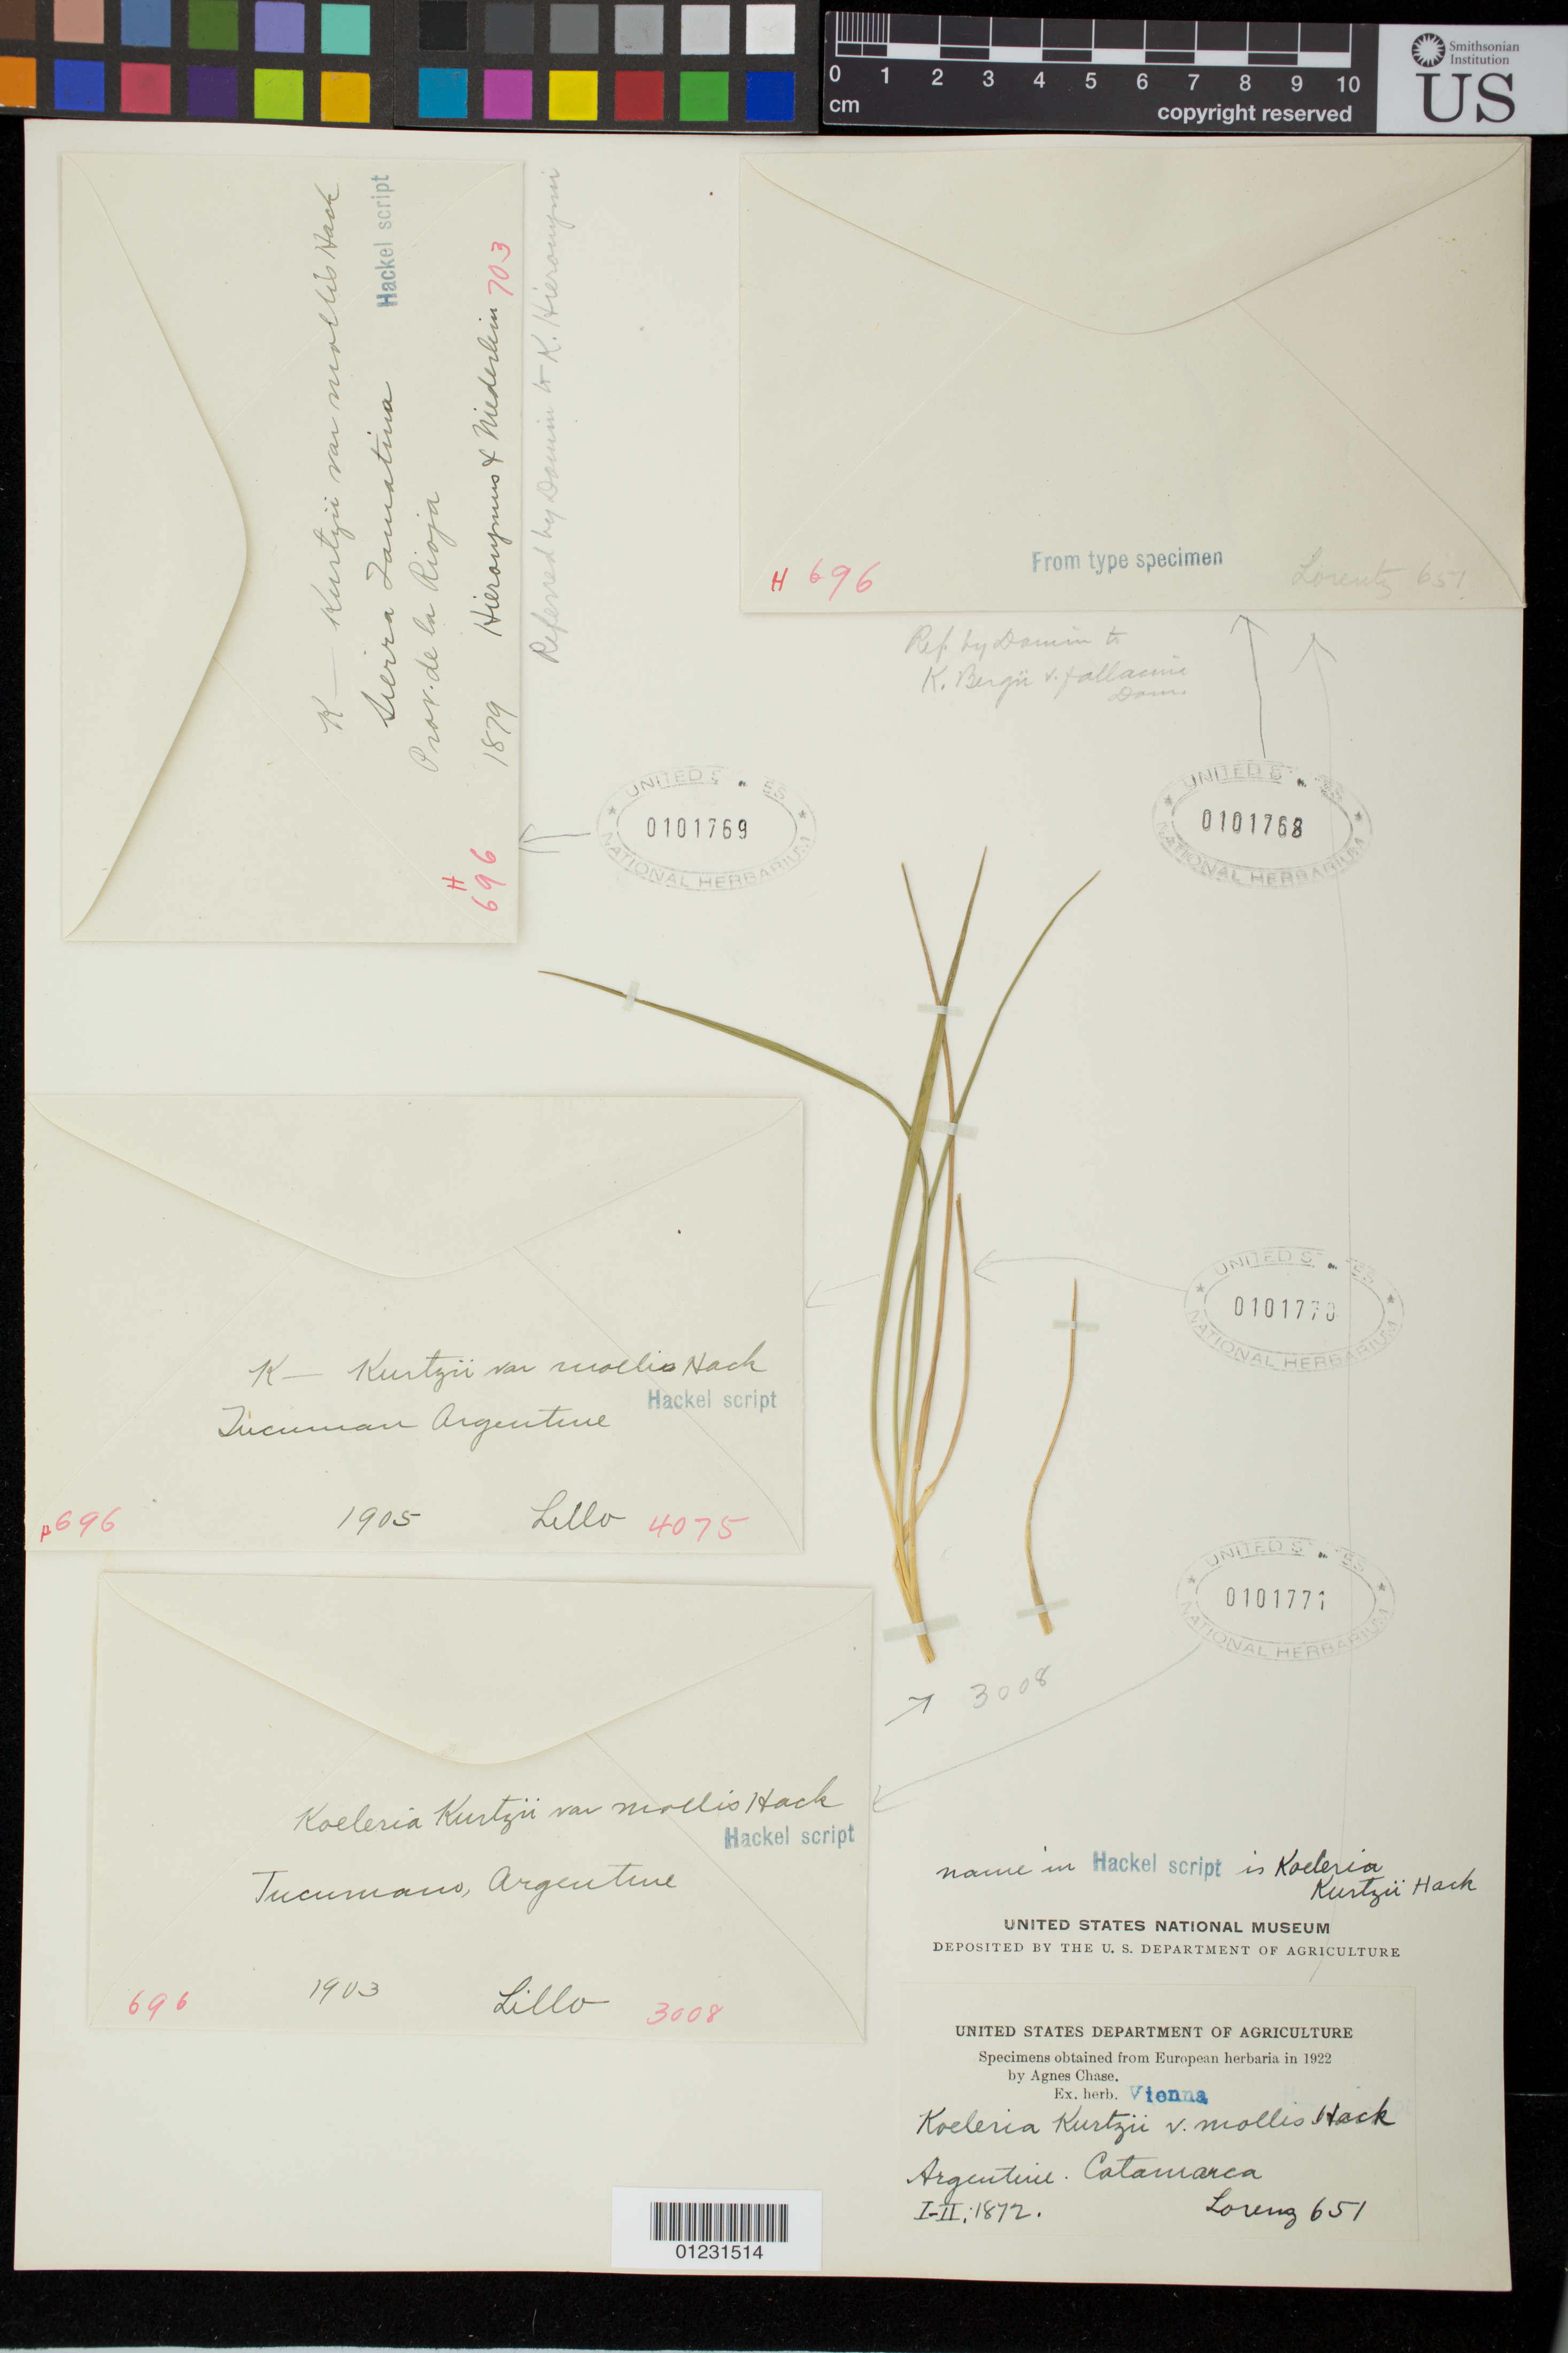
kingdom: Plantae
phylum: Tracheophyta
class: Liliopsida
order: Poales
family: Poaceae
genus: Koeleria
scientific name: Koeleria kurtzii var. mollis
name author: Hack. ex Kurtz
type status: Syntype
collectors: P. G. Lorentz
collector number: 651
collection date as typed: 1 Feb 1872 or 2 Jan 1872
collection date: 1872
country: Argentina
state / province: Catamarca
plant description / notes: Fragmentary material of type specimen ex herb. Hackel.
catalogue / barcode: US 101768